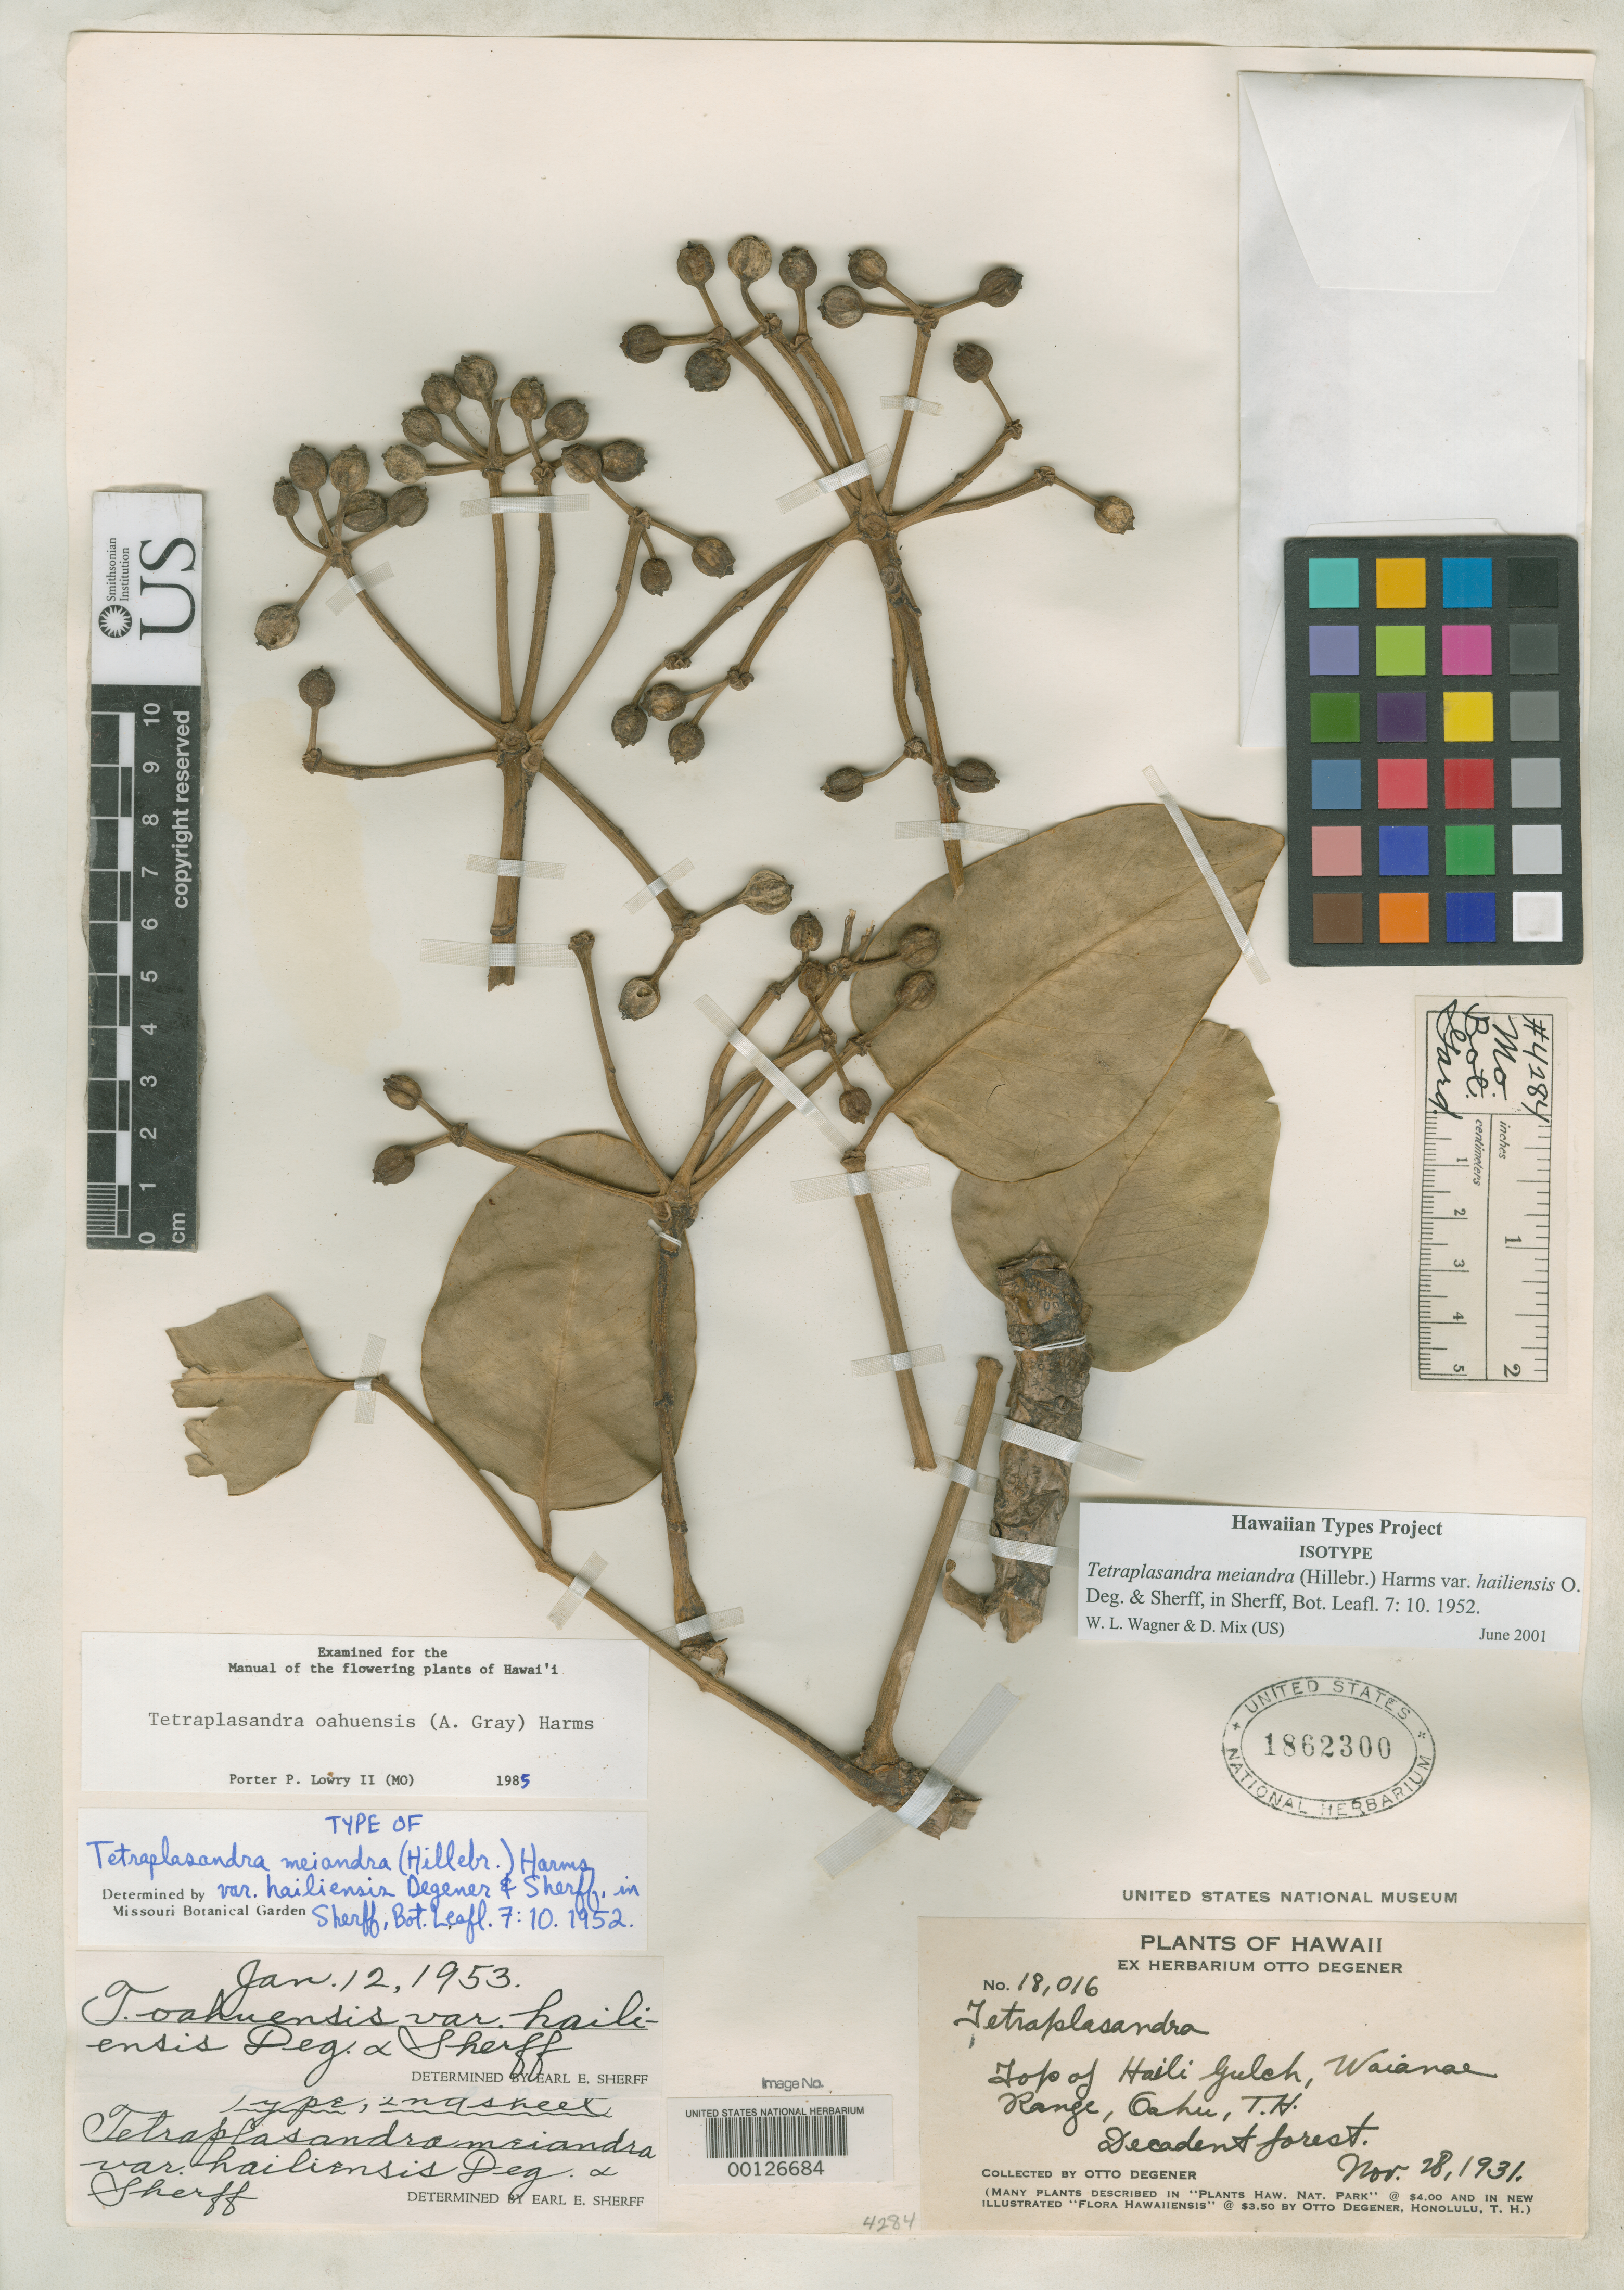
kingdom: Plantae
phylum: Tracheophyta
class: Magnoliopsida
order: Apiales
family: Araliaceae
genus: Tetraplasandra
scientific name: Tetraplasandra meiandra var. hailensis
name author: O. Deg. & Sherff in Sherff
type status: Isotype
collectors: O. Degener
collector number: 18016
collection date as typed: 28 Nov 1931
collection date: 1931-11-28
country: United States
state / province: Hawaii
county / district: Hawaii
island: Hawaii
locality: Top of Haili gulch, Waianae Range.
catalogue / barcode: US 1862300